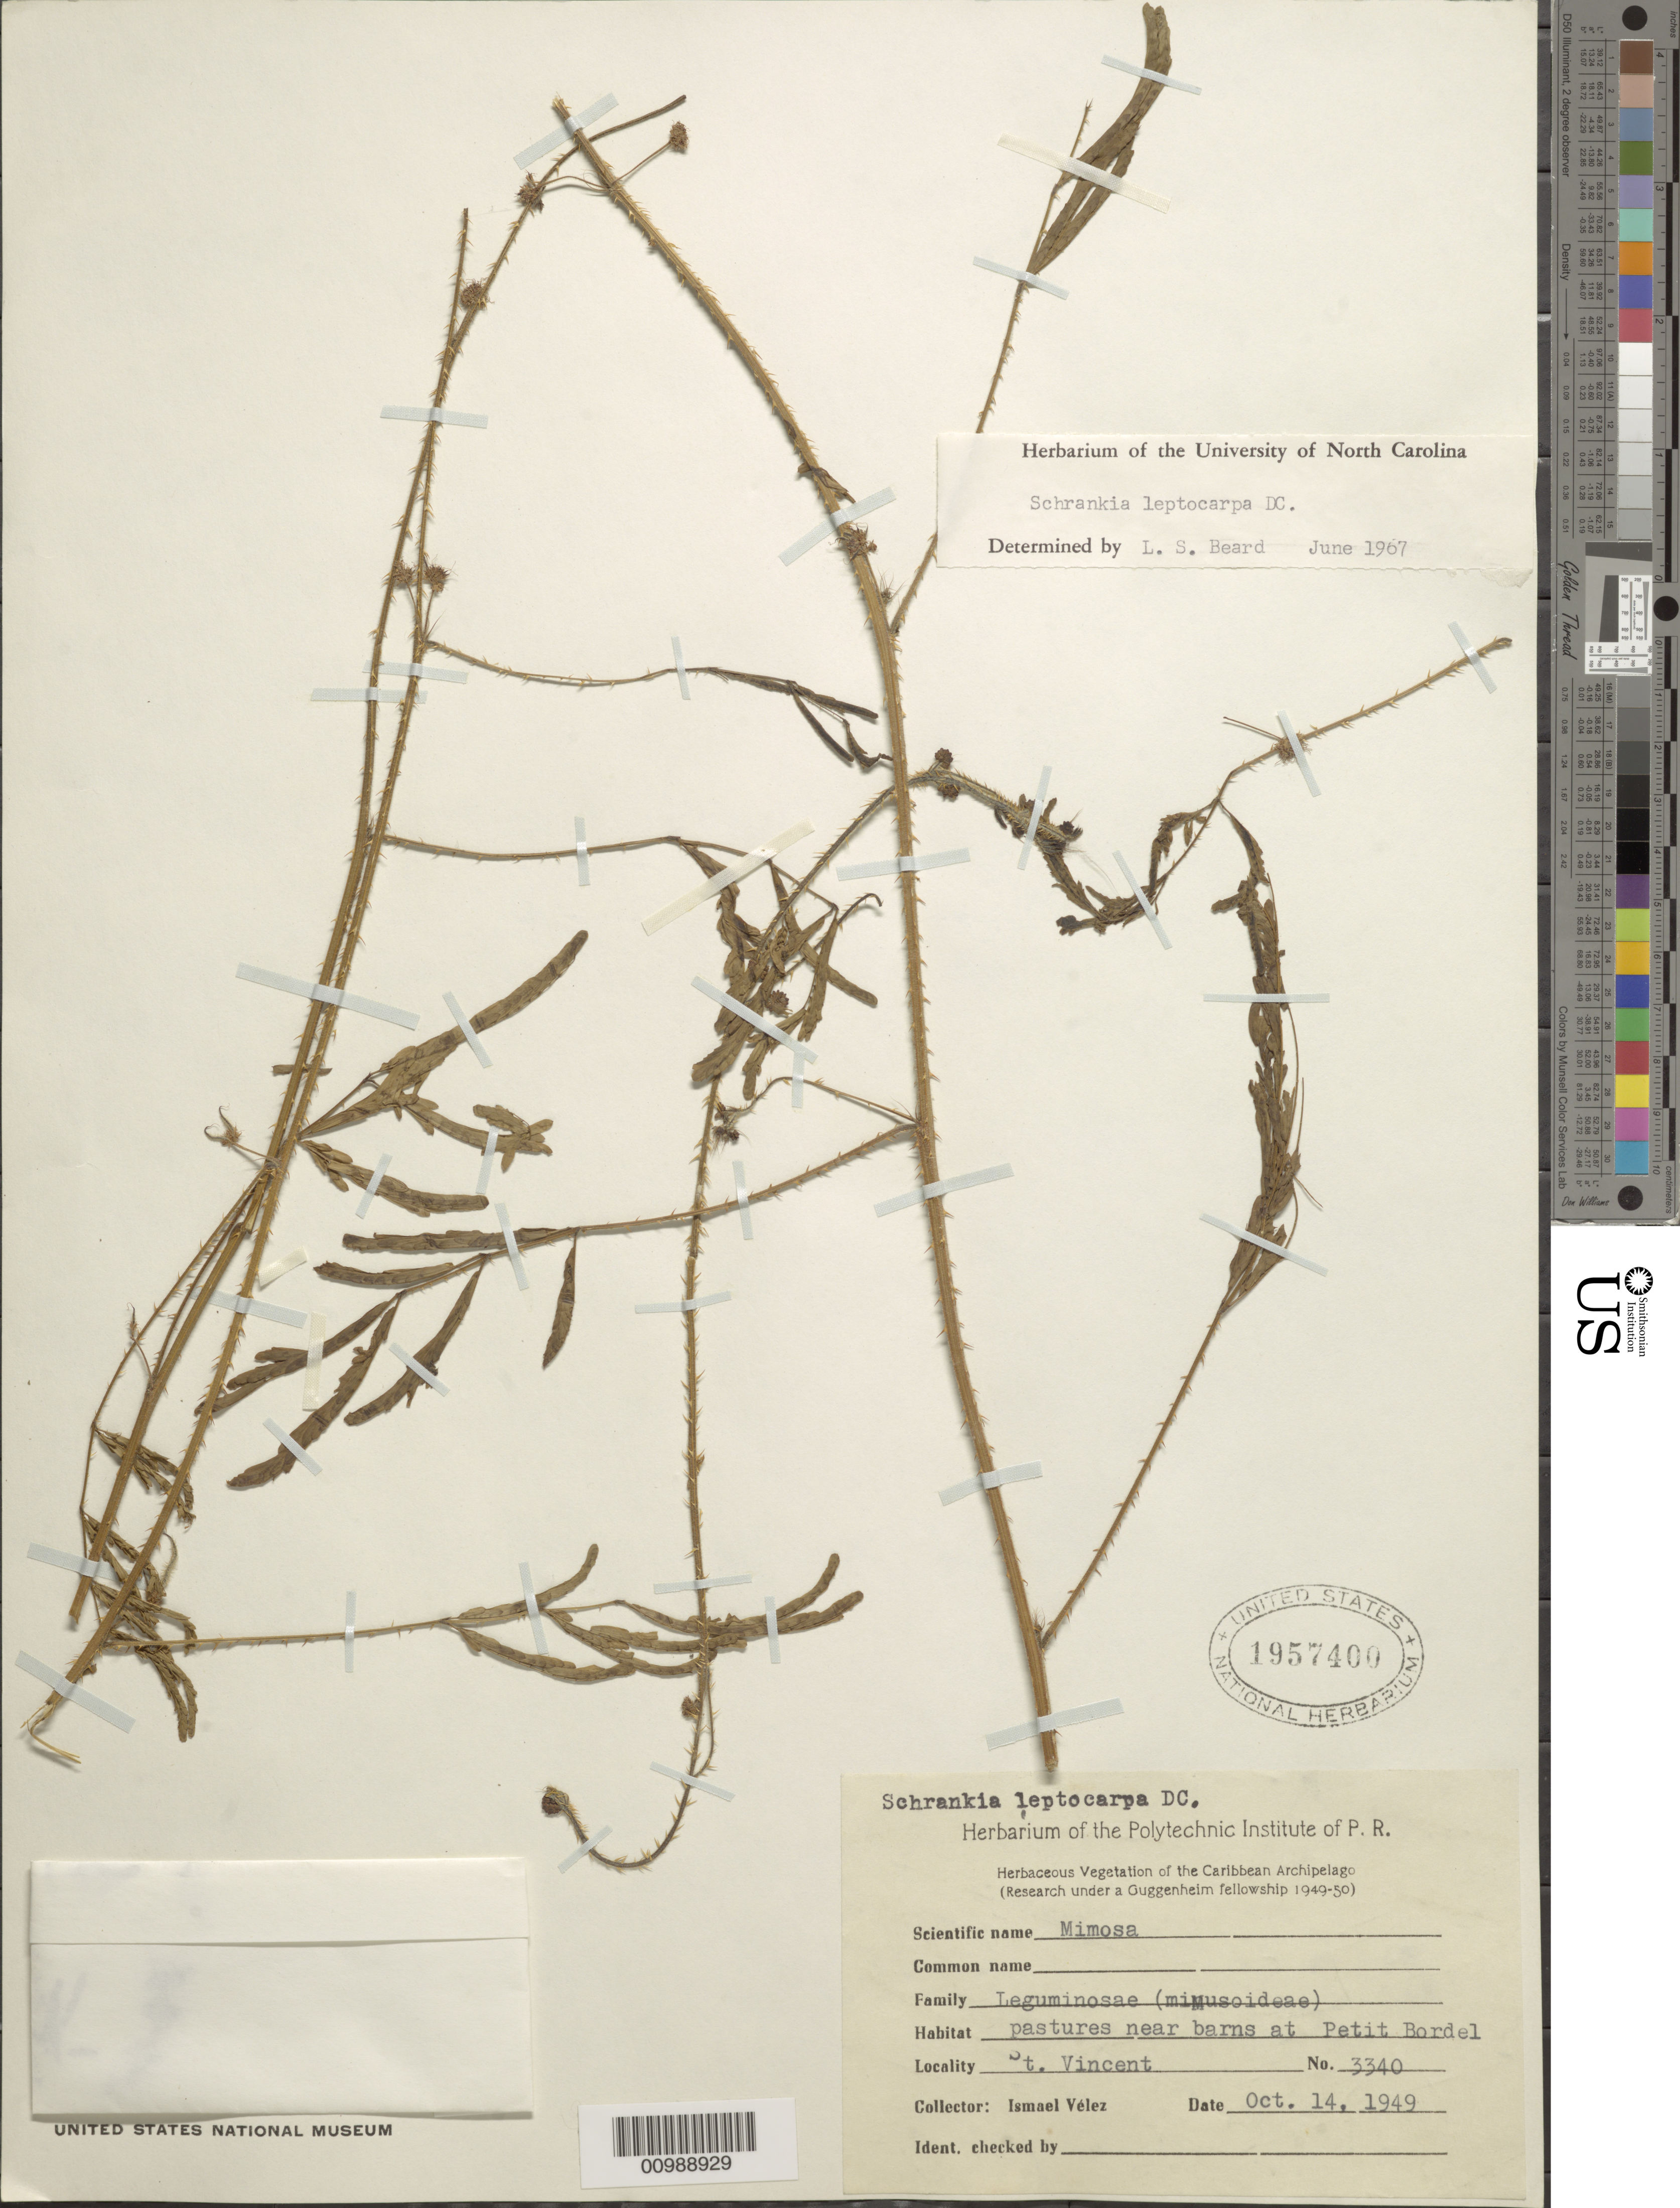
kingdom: Plantae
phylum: Tracheophyta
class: Magnoliopsida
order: Fabales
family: Fabaceae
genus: Mimosa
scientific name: Mimosa candollei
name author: R. Grether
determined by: Strong, Mark T., (BOT), Smithsonian Institution - National Museum of Natural History (UNITED STATES)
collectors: I. Velez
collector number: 3340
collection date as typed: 14 Oct 1949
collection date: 1949-10-14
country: St. Vincent - Grenadines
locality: Petit Bordel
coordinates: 0 N, 0 E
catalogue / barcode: US 1957400